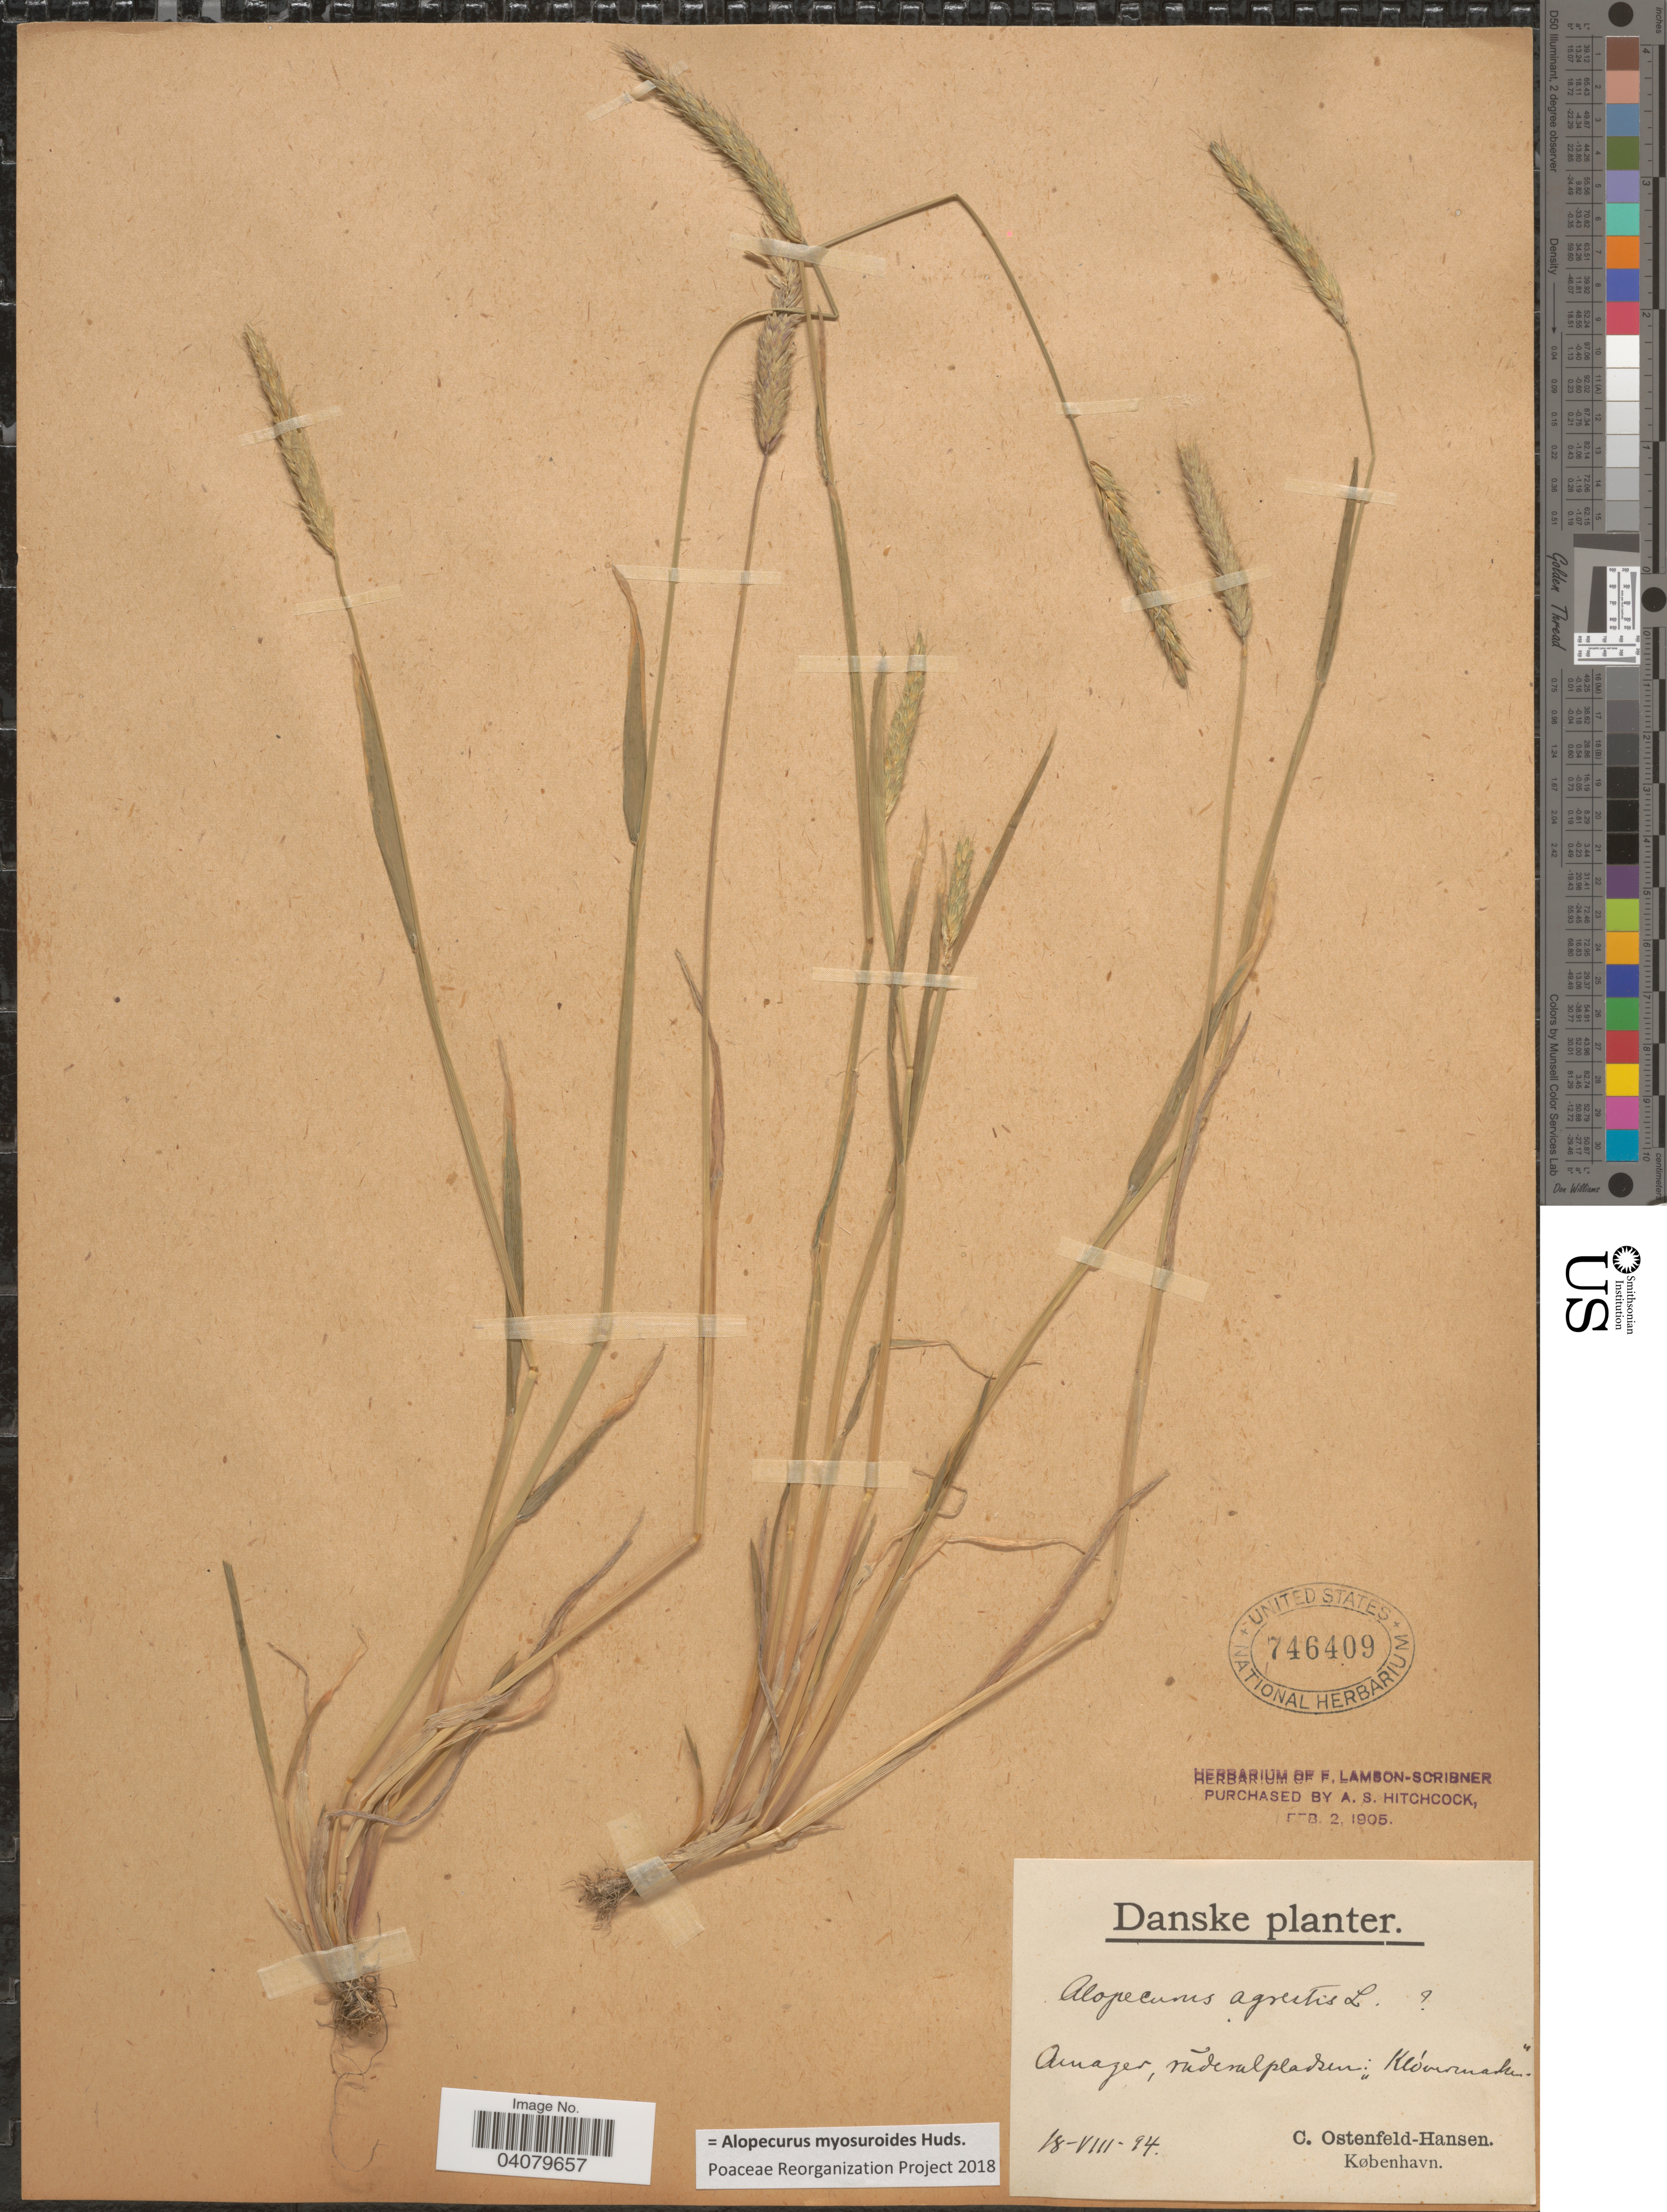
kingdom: Plantae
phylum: Tracheophyta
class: Liliopsida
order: Poales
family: Poaceae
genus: Alopecurus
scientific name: Alopecurus myosuroides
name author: Huds.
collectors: C. Ostenfeld-Hansen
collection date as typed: Transcribed d/m/y: 18/8/94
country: Denmark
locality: Danske planter. Amager, ruderalpladsen Kløvermarken.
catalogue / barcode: US 746409